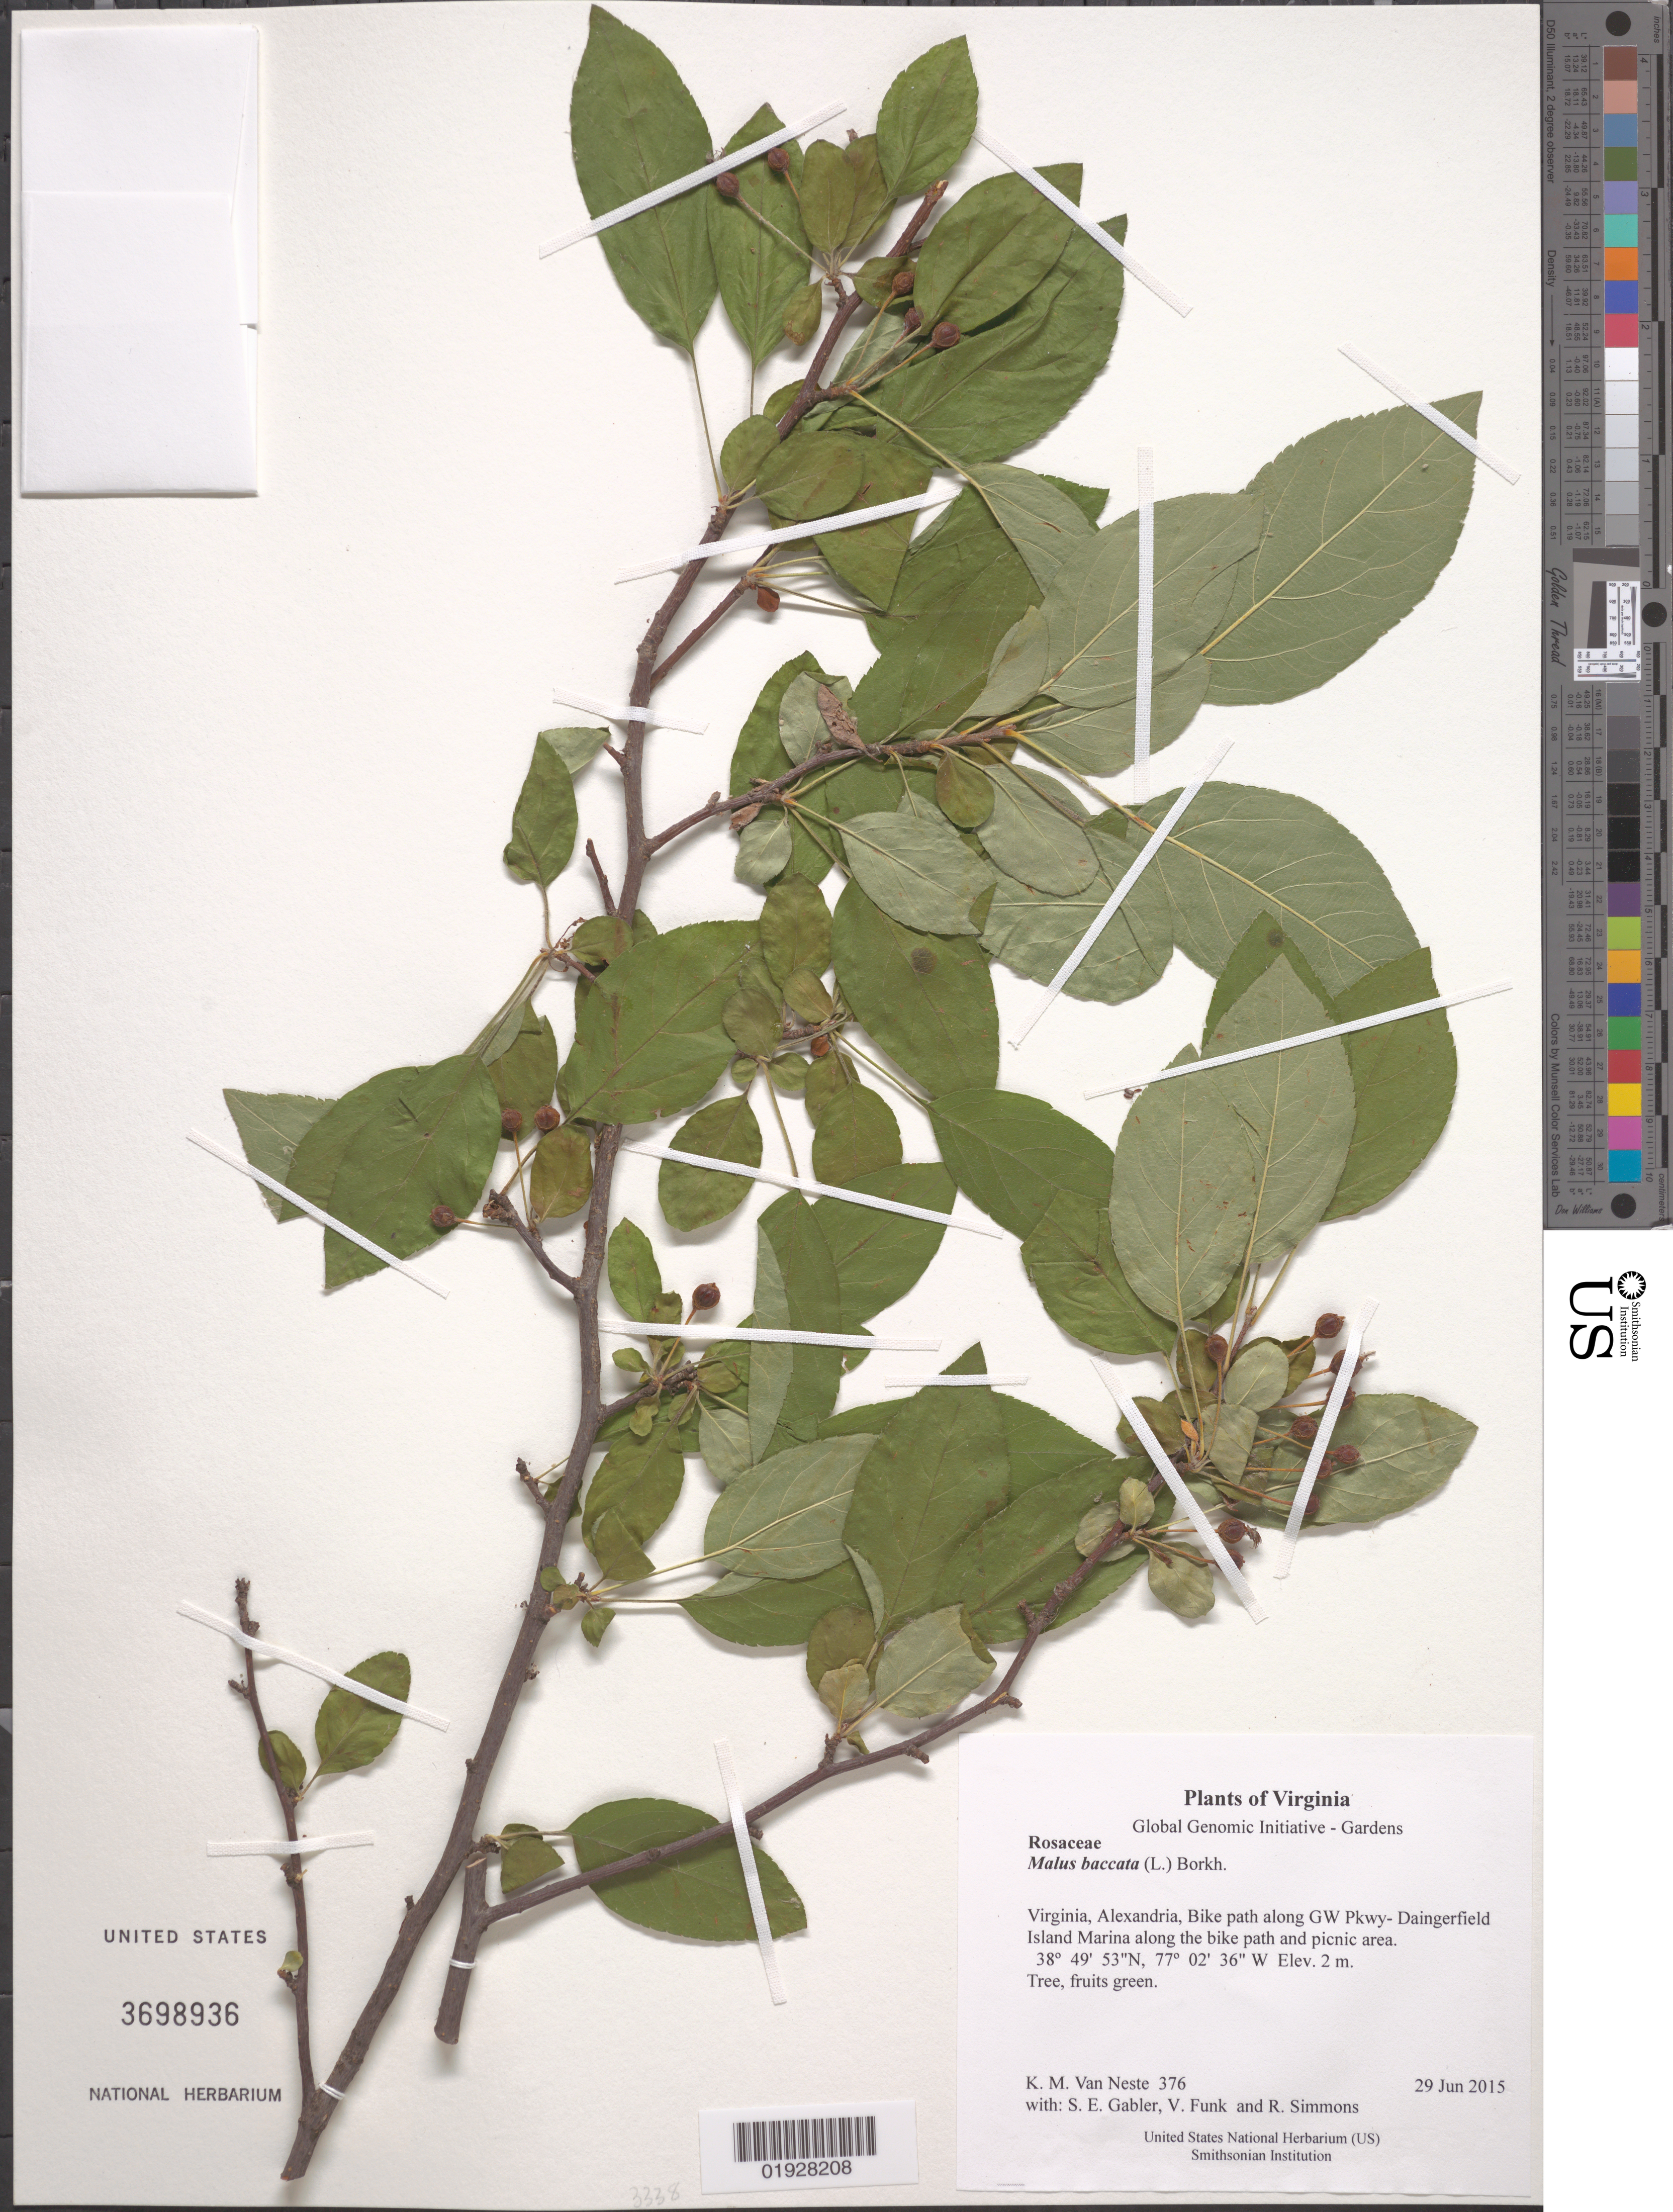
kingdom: Plantae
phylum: Tracheophyta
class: Magnoliopsida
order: Rosales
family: Rosaceae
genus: Malus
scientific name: Malus baccata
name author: (L.) Borkh.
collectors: K. M. Van Neste, S. E. Gabler, V. Funk & R. Simmons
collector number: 376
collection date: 2015-06-29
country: United States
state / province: Virginia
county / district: City of Alexandria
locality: Bike path along GW Pkwy- Dangerfield Island Marina along the bike path and picnic area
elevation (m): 2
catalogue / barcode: US 3698936